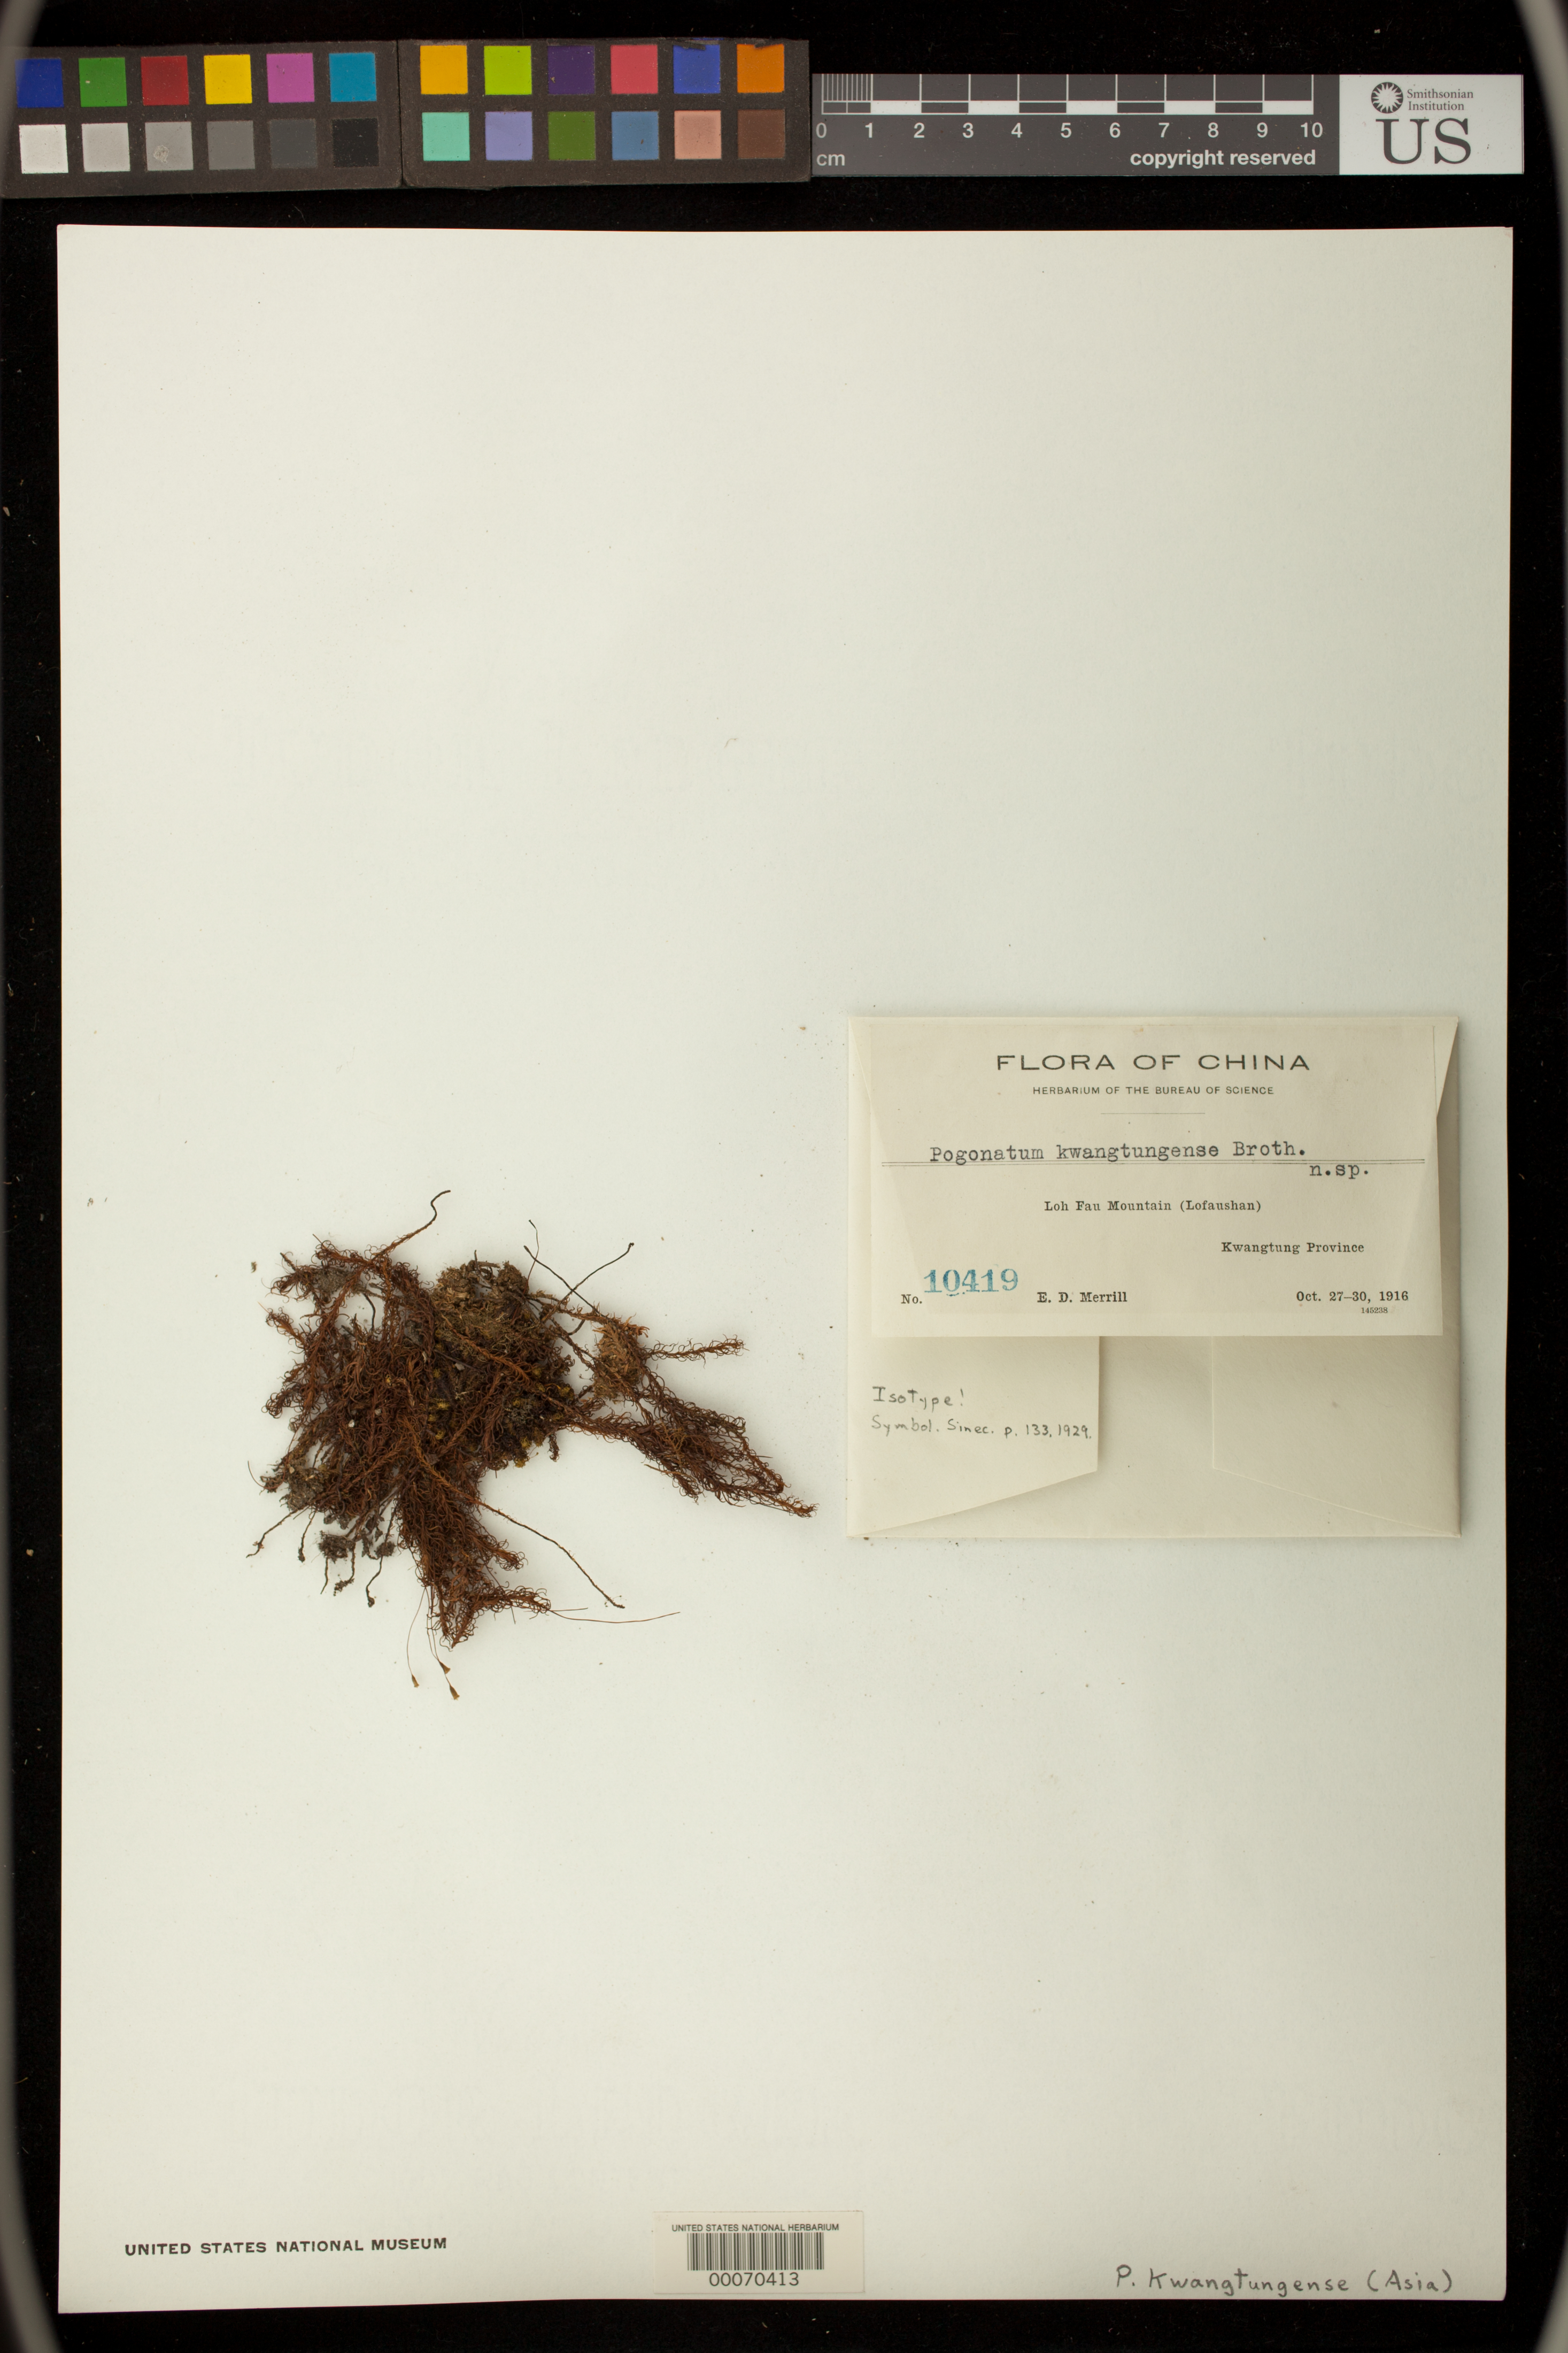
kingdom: Plantae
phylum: Bryophyta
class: Polytrichopsida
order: Polytrichales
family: Polytrichaceae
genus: Pogonatum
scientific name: Pogonatum kwangtungense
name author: Broth.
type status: Isotype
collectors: E. D. Merrill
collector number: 10419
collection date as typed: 27 Oct 1916 to 30 Oct 1916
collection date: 1916-10-27/1916-10-30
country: China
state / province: Guangdong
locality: Loh Fau Mt.